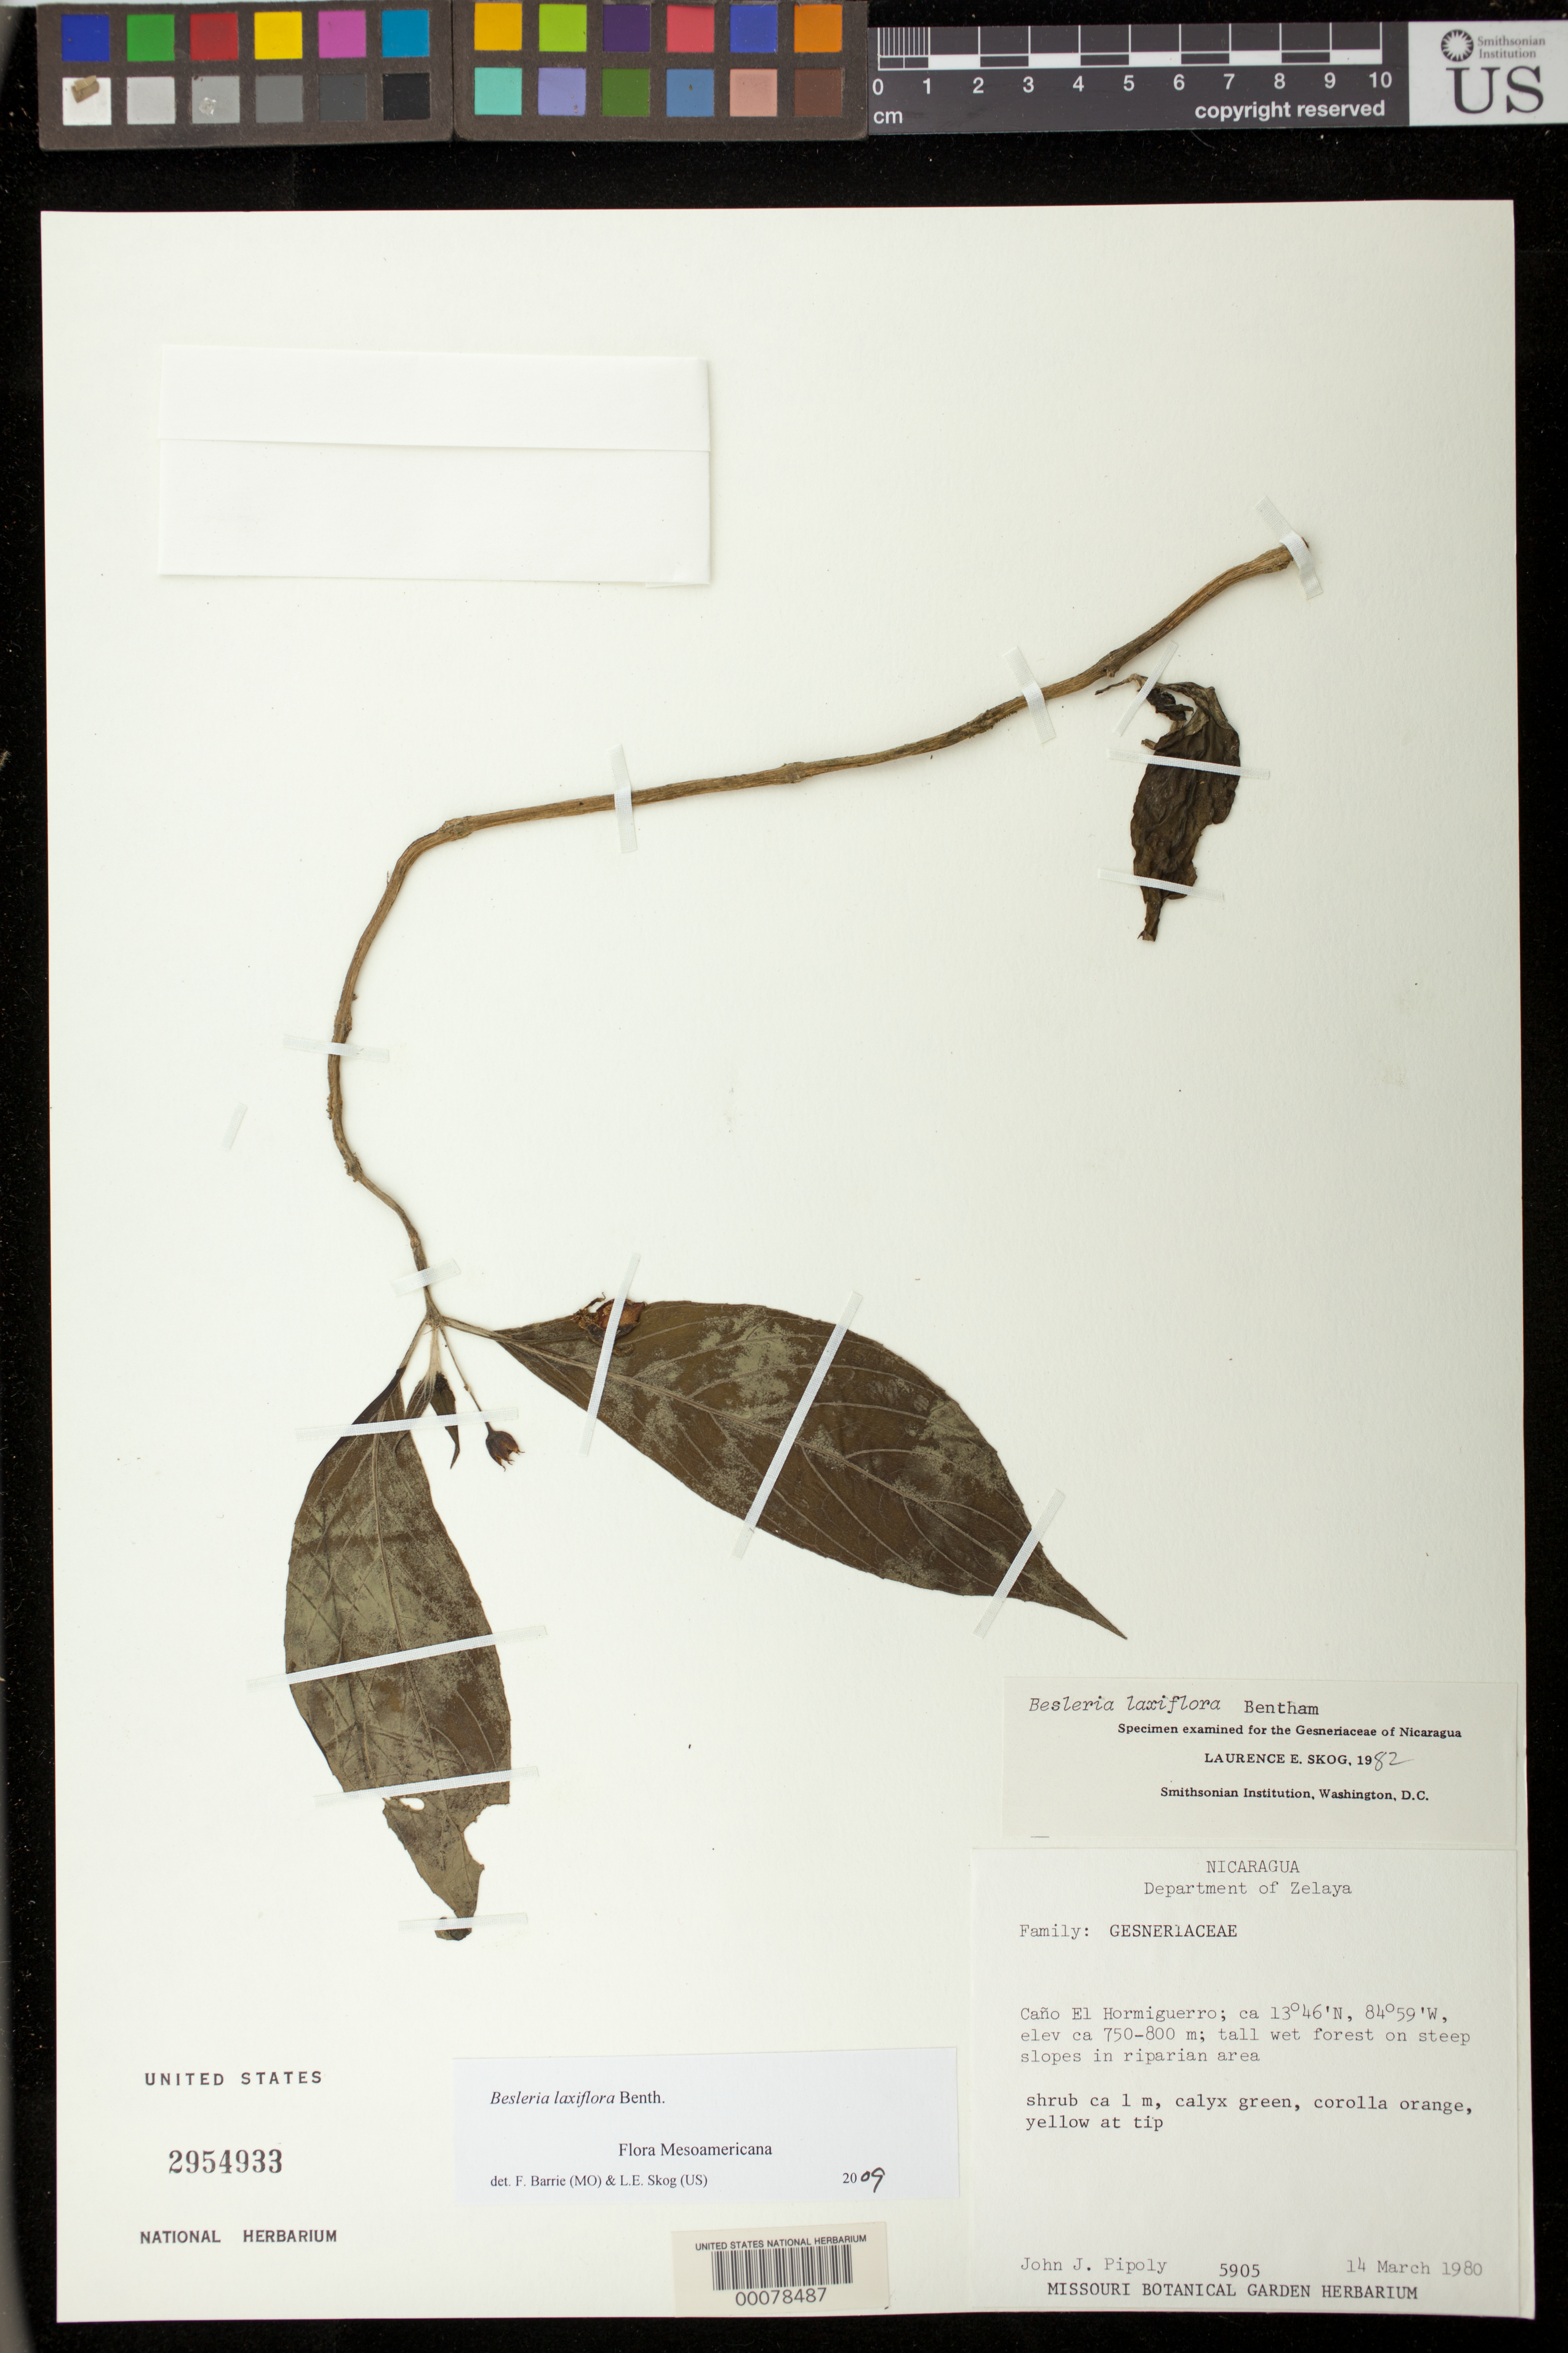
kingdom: Plantae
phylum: Tracheophyta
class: Magnoliopsida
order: Lamiales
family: Gesneriaceae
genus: Besleria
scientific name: Besleria laxiflora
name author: Benth.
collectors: J. J. Pipoly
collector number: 5905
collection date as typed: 14 Mar 1980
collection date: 1980-03-14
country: Nicaragua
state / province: Atlántico Norte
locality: Cano El Hormiguerro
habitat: Tall wet forest on steep slopes in riparian area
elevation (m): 750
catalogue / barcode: US 2954933